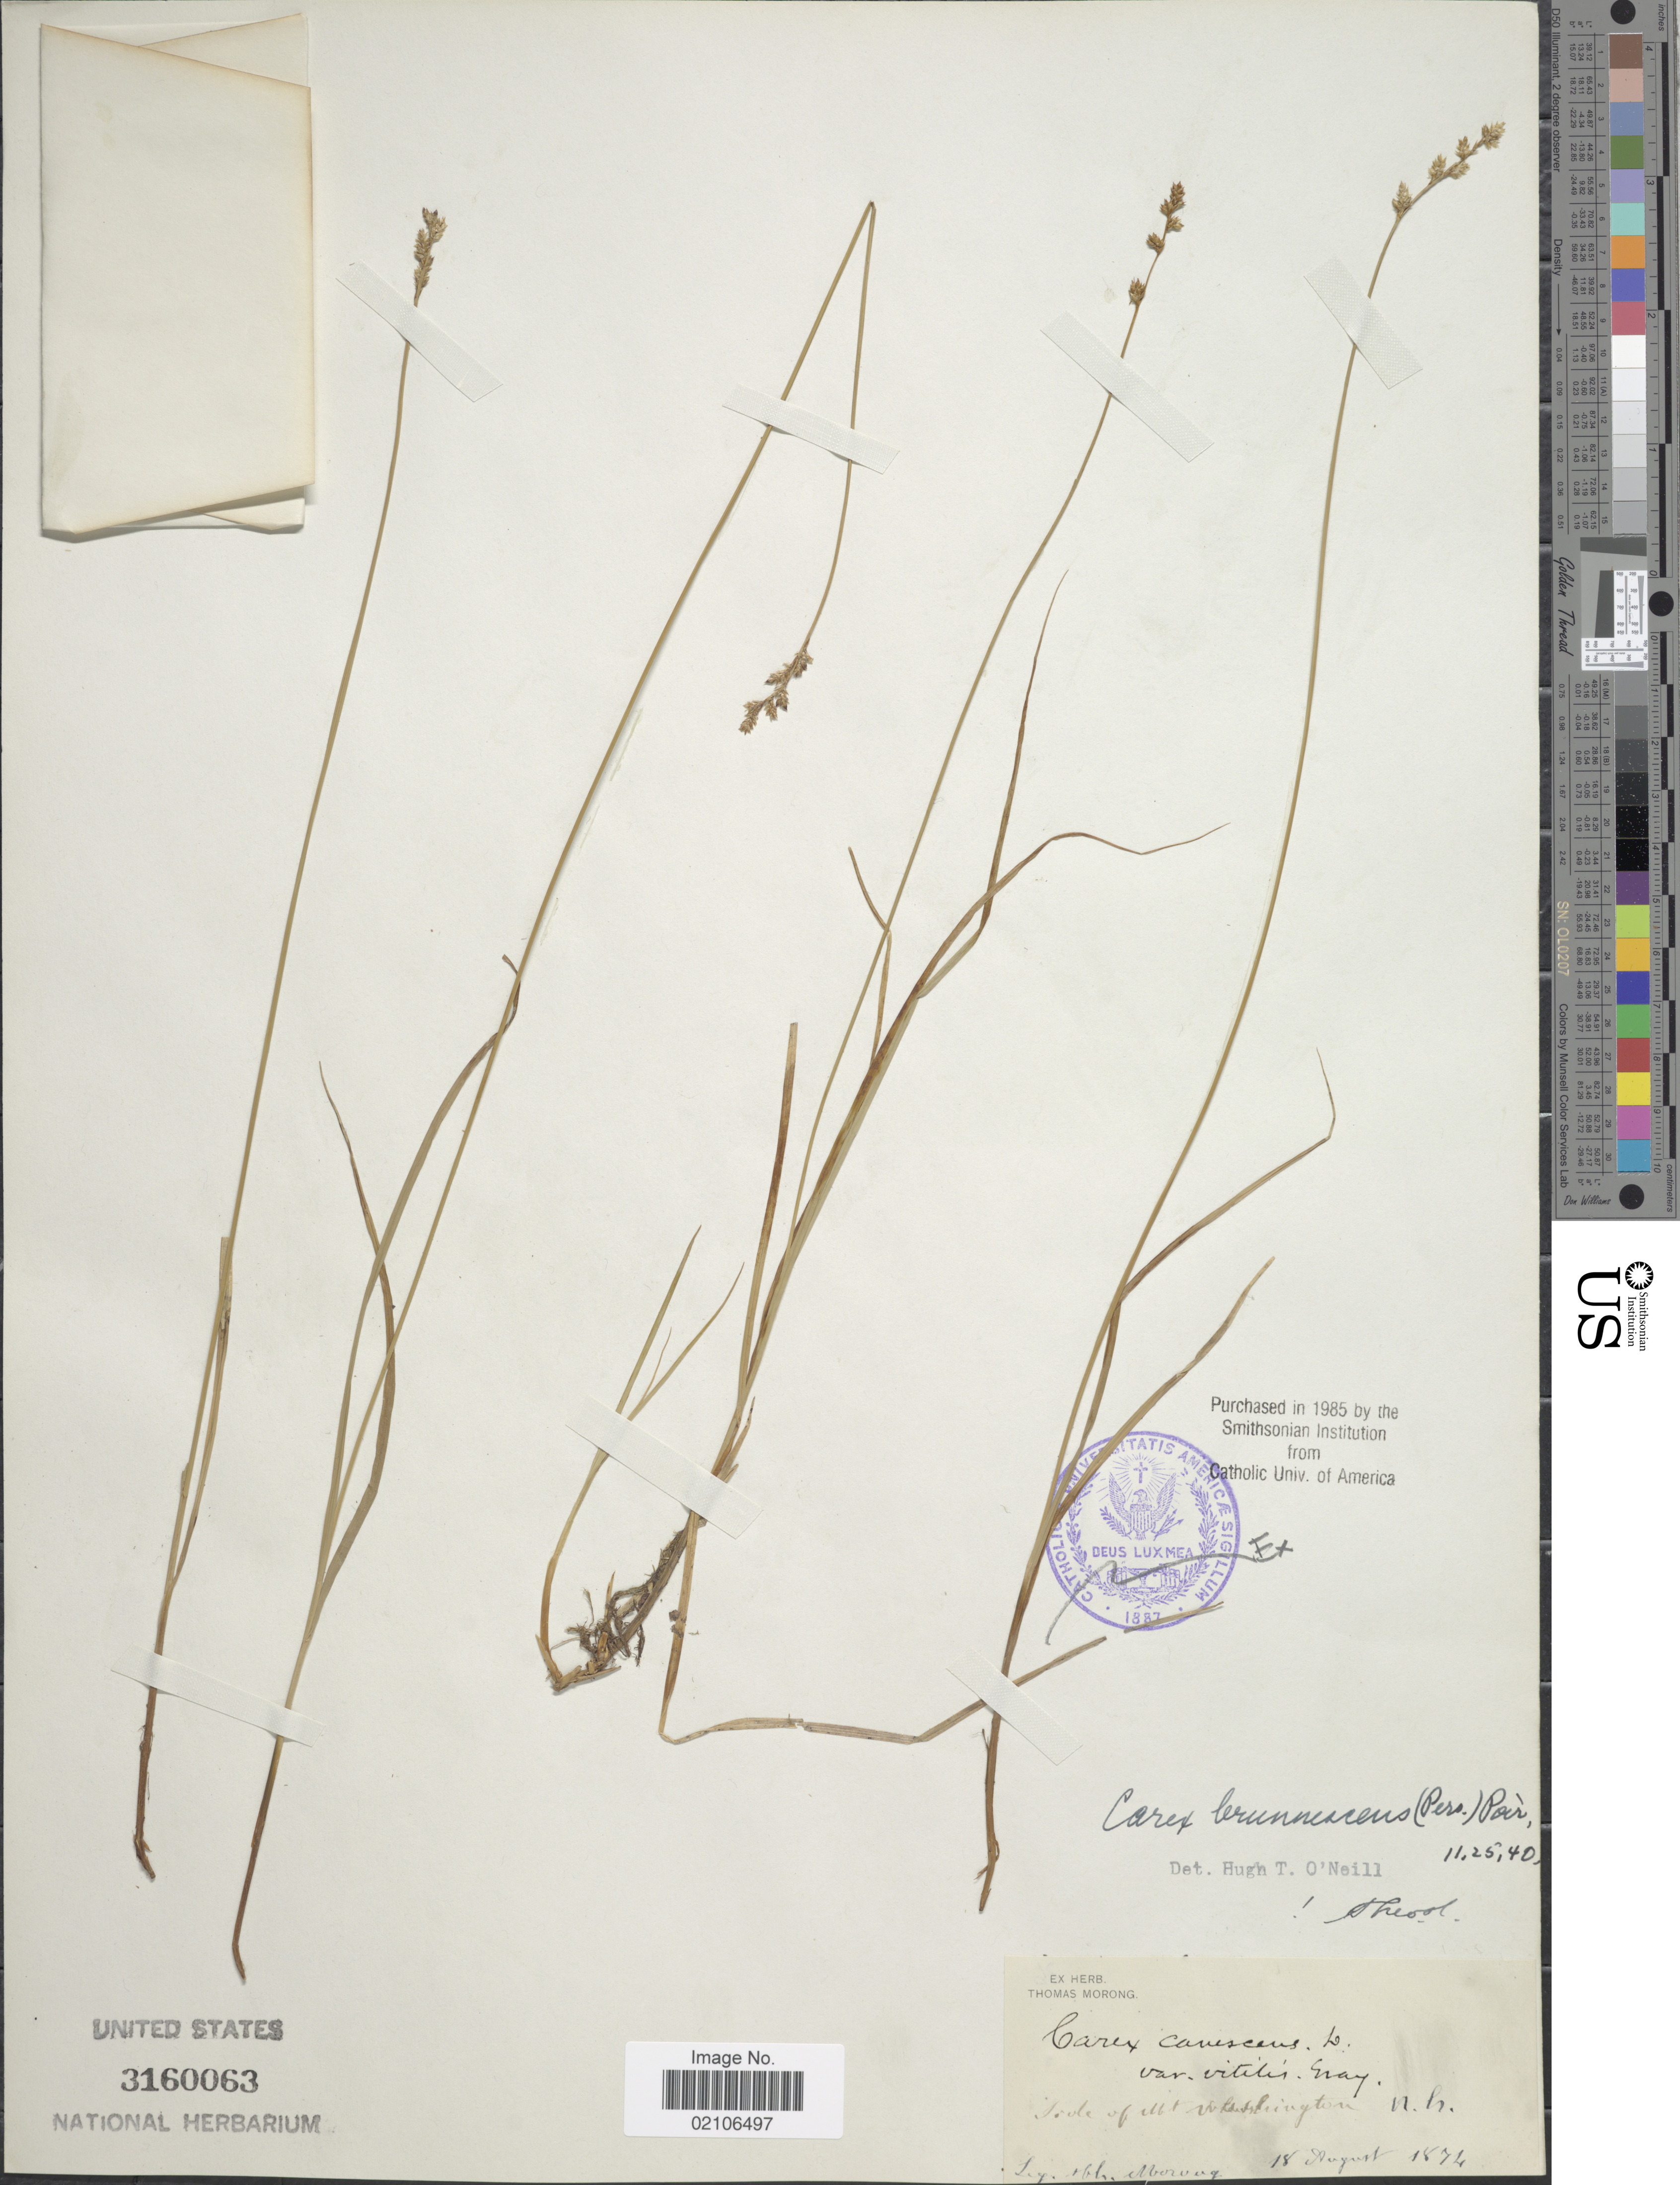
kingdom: Plantae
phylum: Tracheophyta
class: Liliopsida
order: Poales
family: Cyperaceae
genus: Carex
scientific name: Carex brunnescens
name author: (Pers.) Poir.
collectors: ex herb. T. Morong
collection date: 1874-08-18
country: United States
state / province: New Hampshire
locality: Isle of Mt. Washington, N.H. [interpreted]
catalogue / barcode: US 3160063